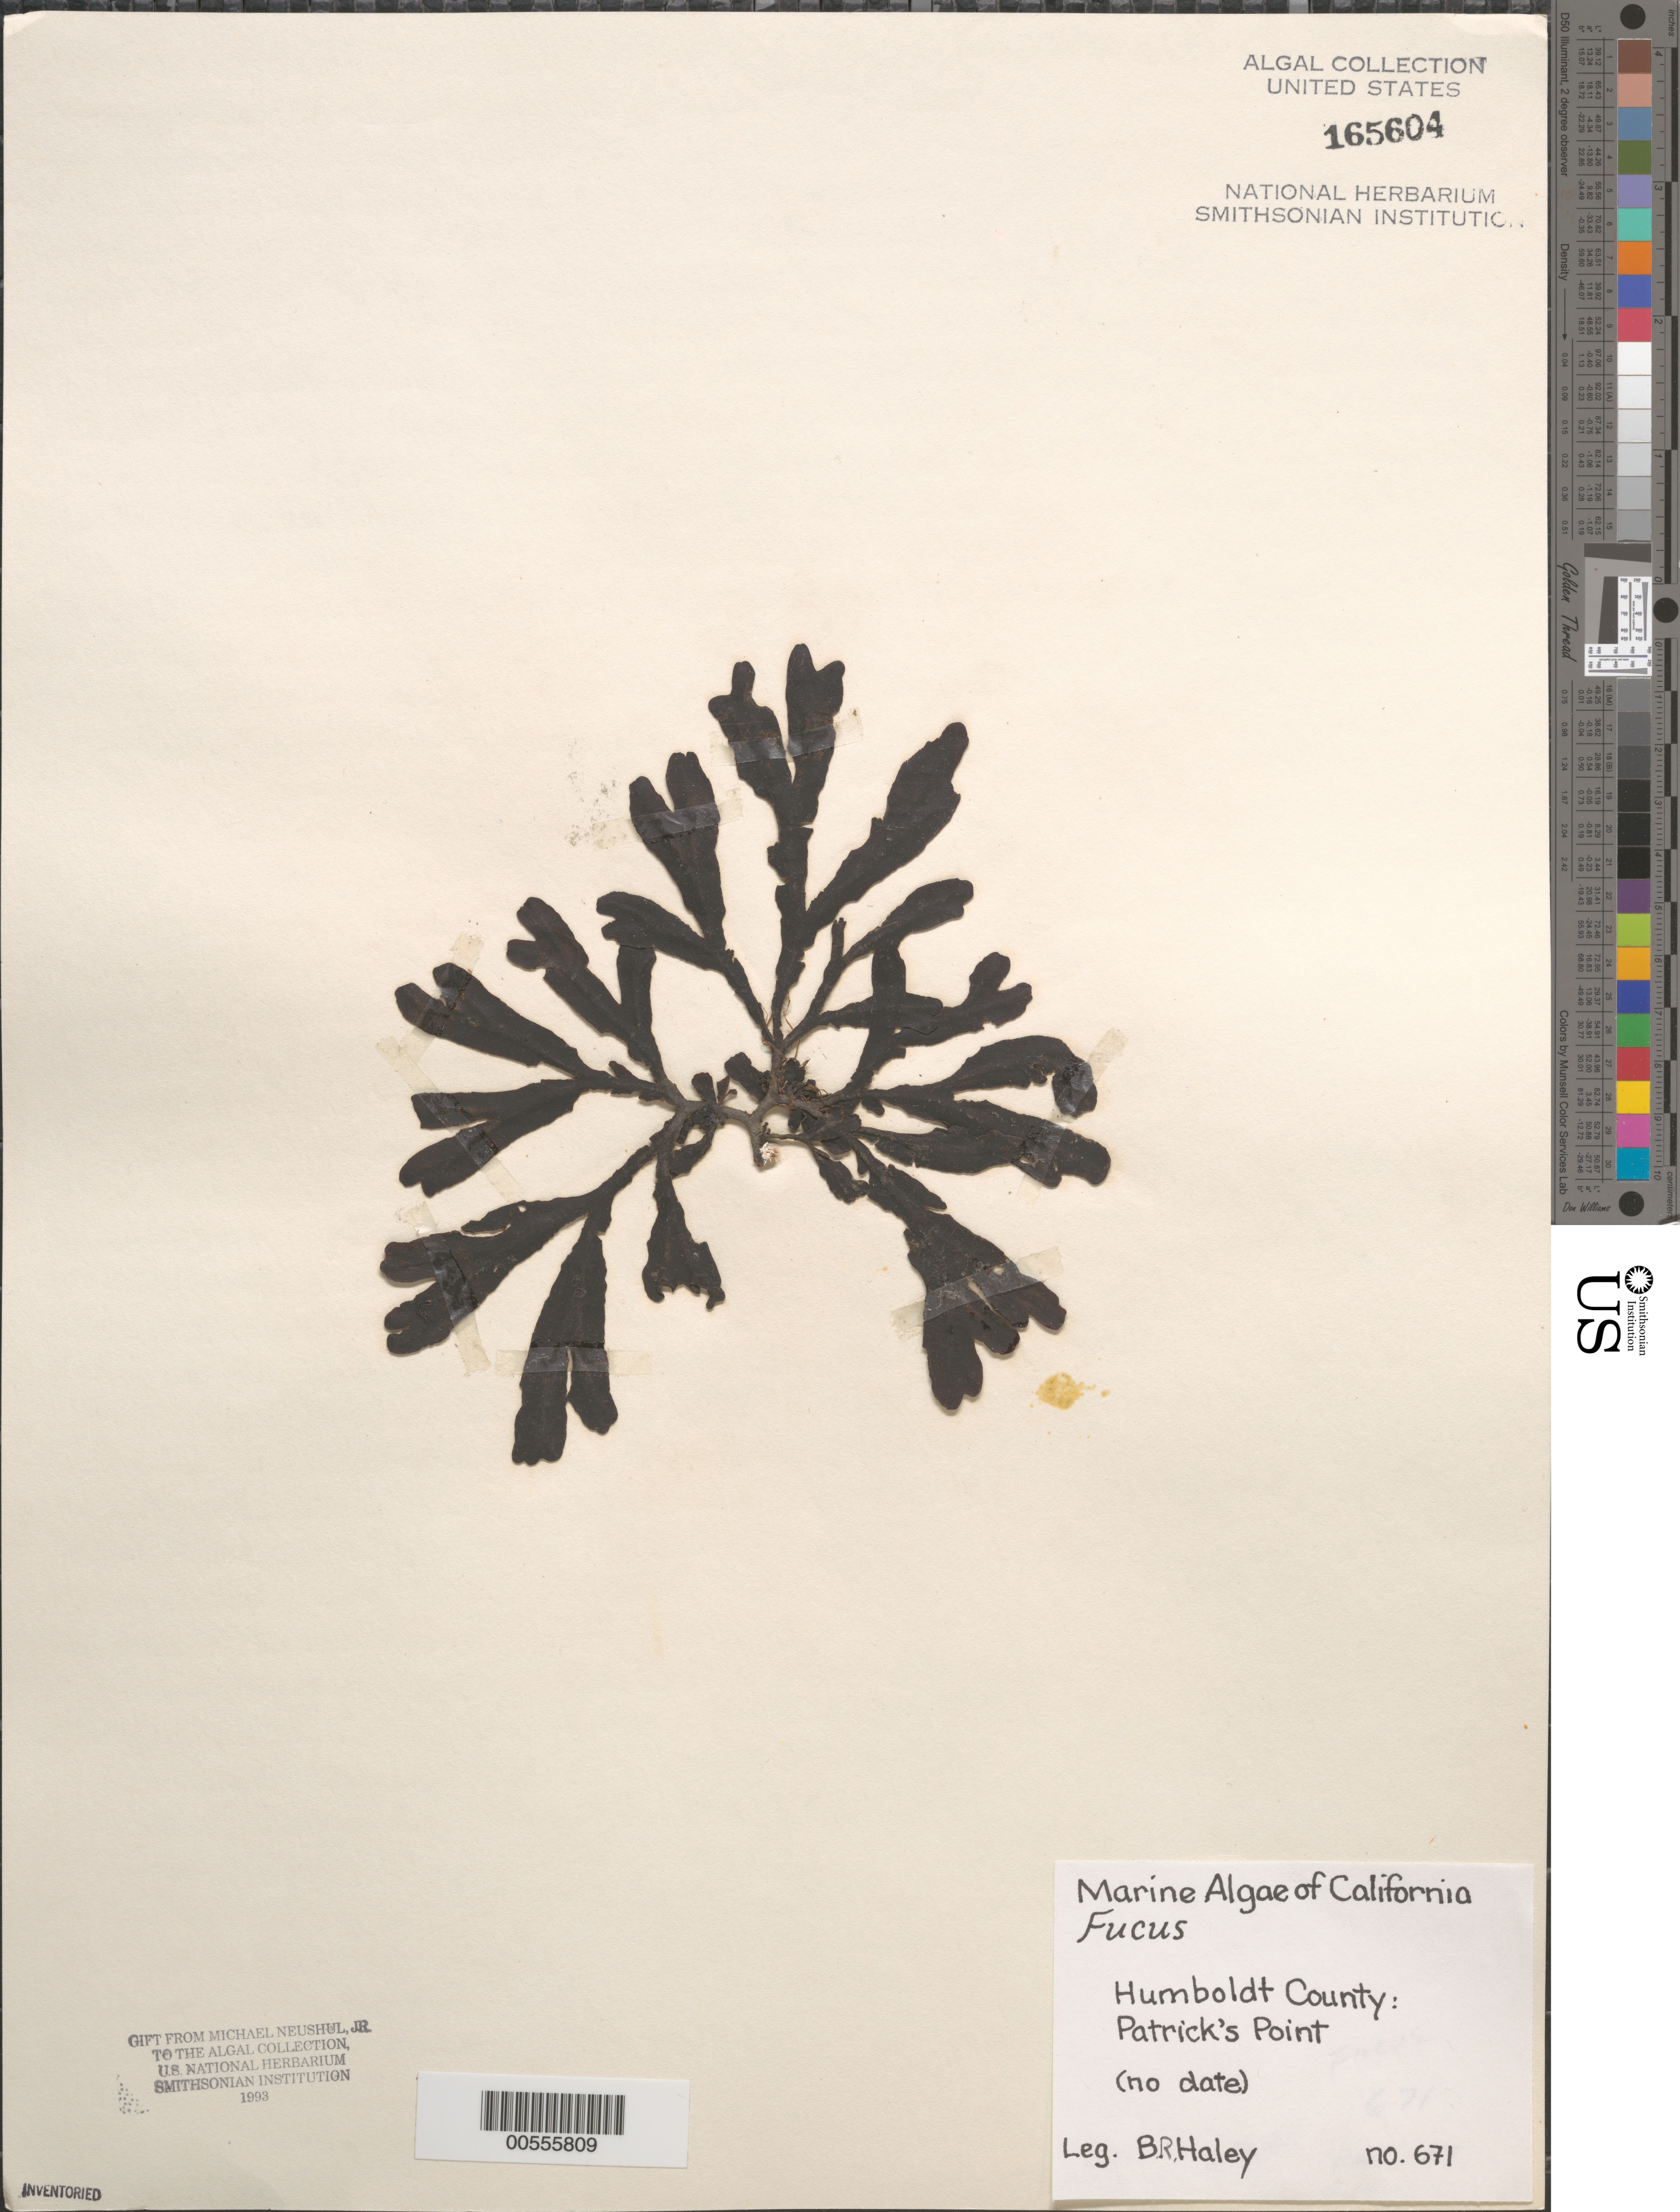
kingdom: Chromista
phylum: Ochrophyta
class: Phaeophyceae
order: Fucales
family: Fucaceae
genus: Fucus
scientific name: Fucus sp.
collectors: B. Haley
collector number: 671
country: United States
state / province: California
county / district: Humboldt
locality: Patrick's Point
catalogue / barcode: US 165604